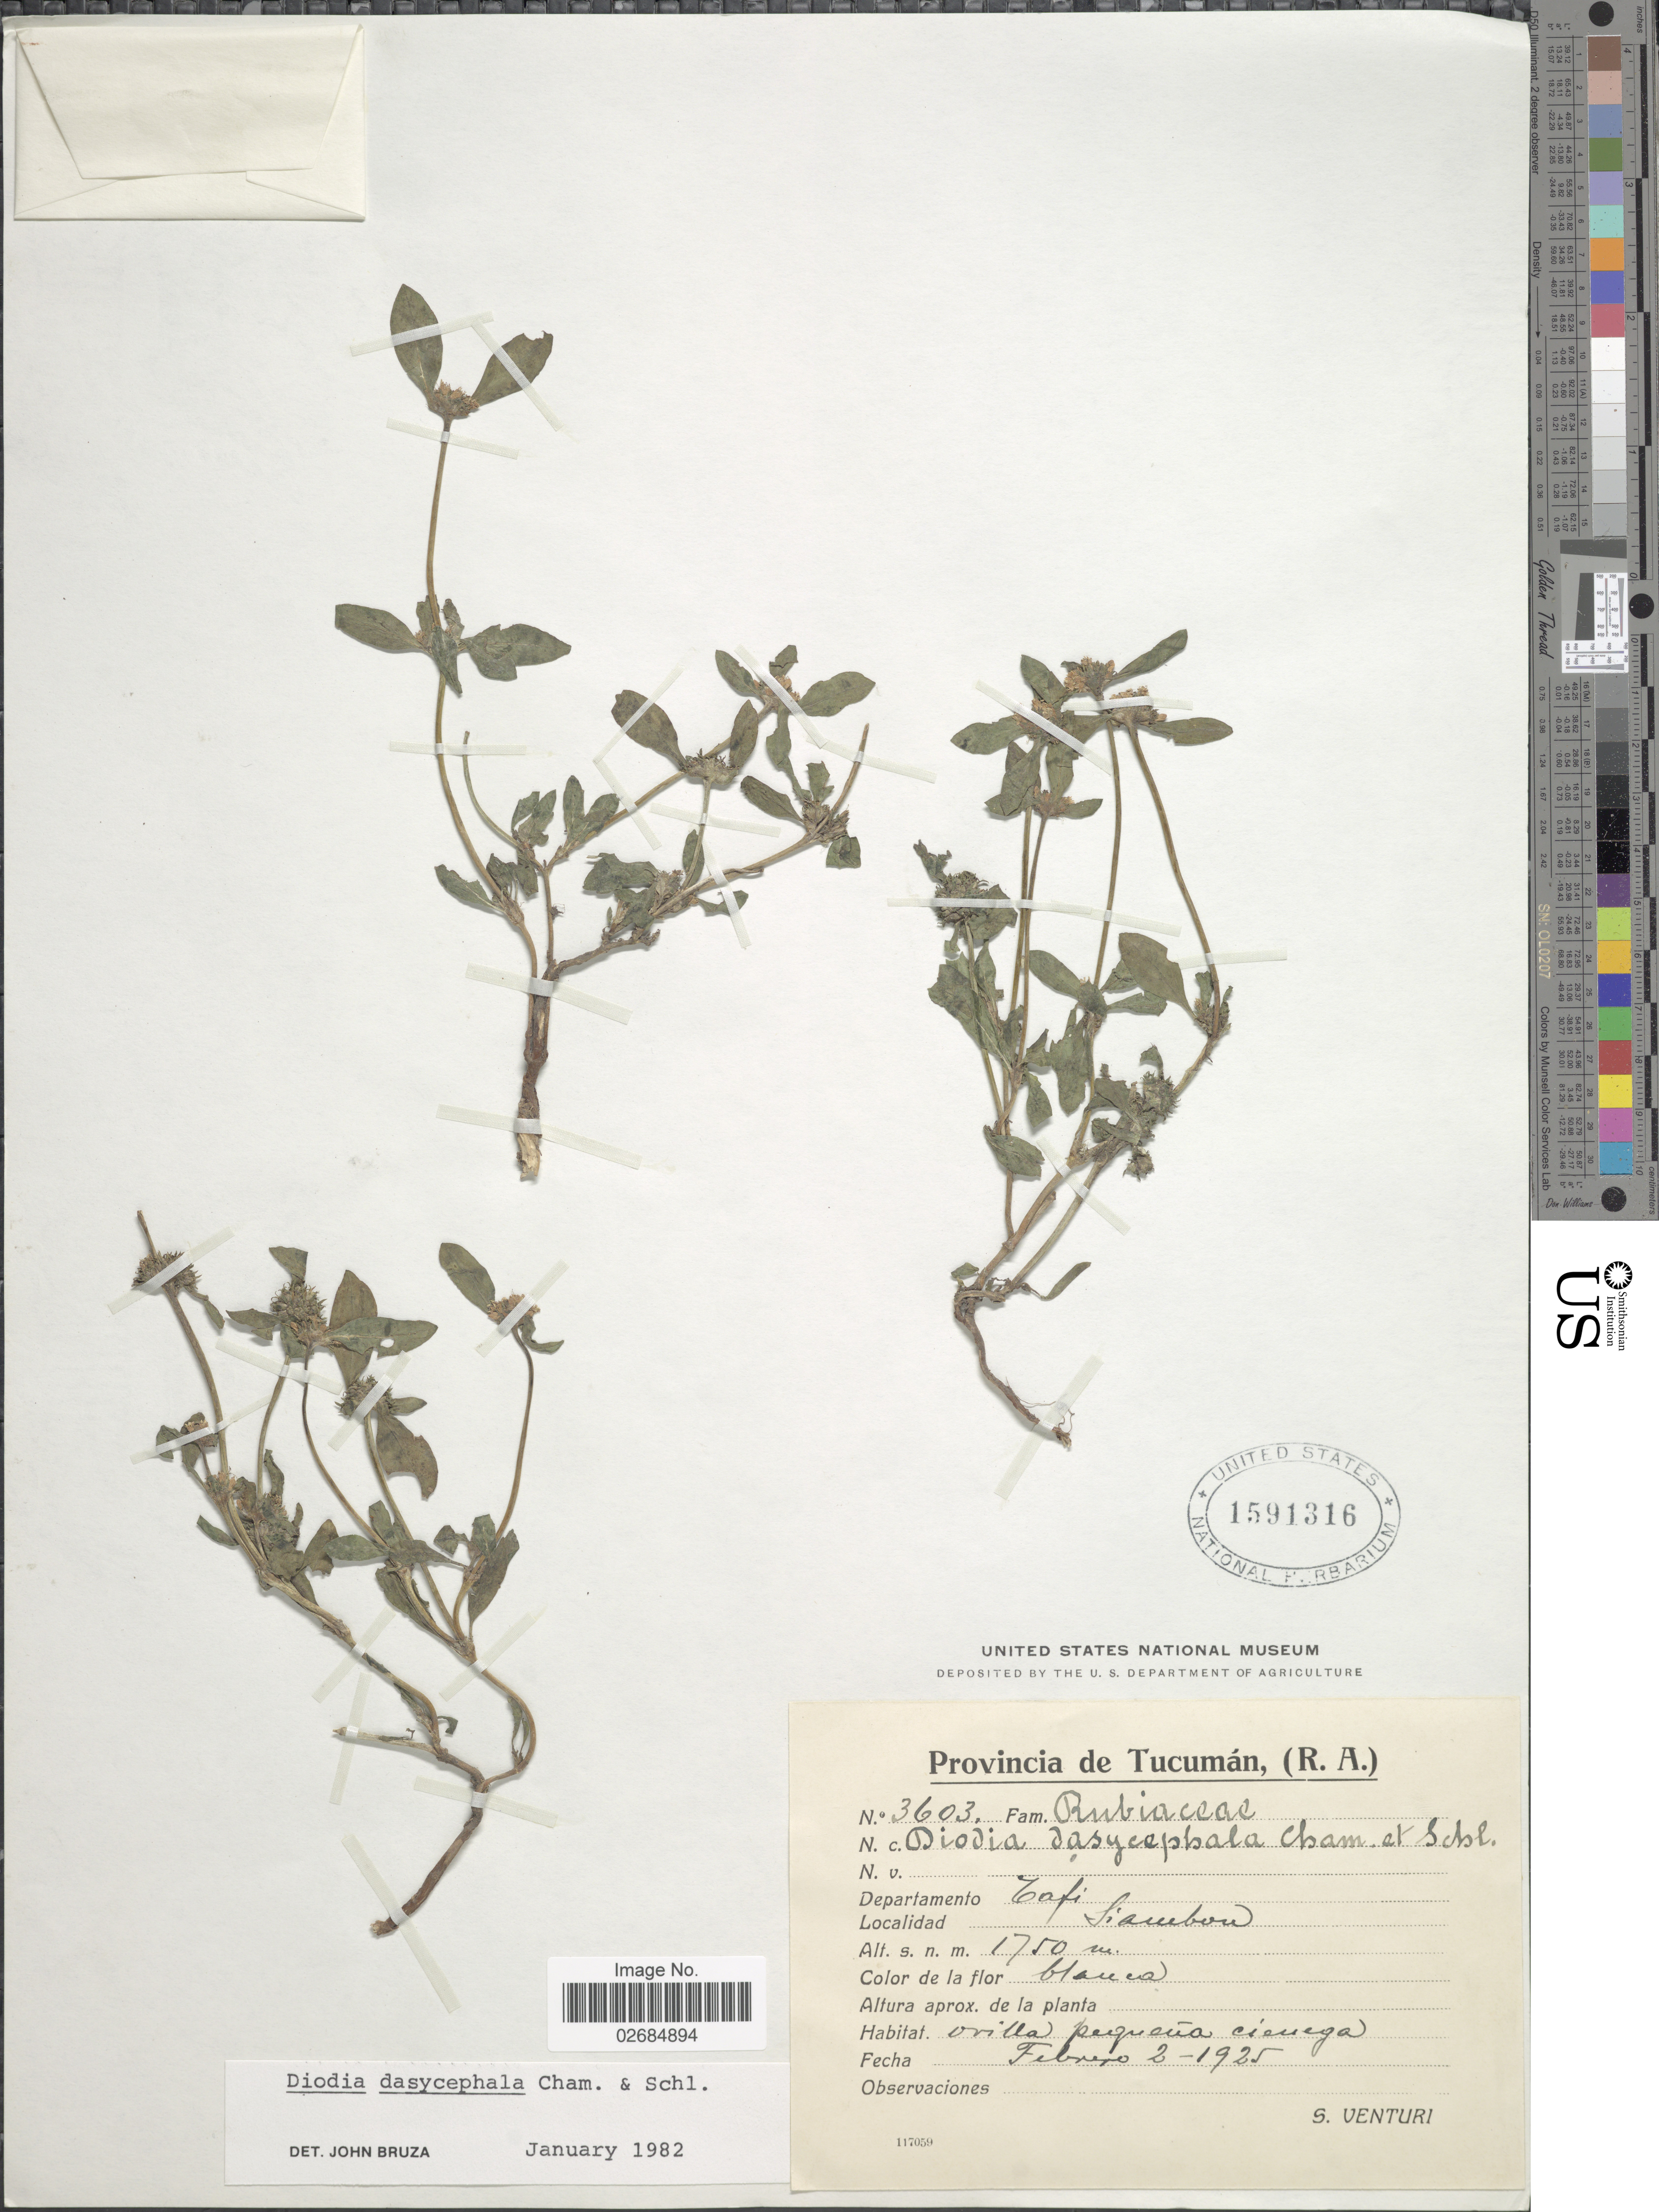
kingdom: Plantae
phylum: Tracheophyta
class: Magnoliopsida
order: Gentianales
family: Rubiaceae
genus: Diodia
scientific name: Diodia dasycephala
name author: Cham. & Schltdl.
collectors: S. Venturi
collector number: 3603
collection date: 1925-02-02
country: Argentina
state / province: Tucuman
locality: Provincia de Tucuman, (R.A.), Departamento Tafi. Siambon.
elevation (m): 1750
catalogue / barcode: US 1591316